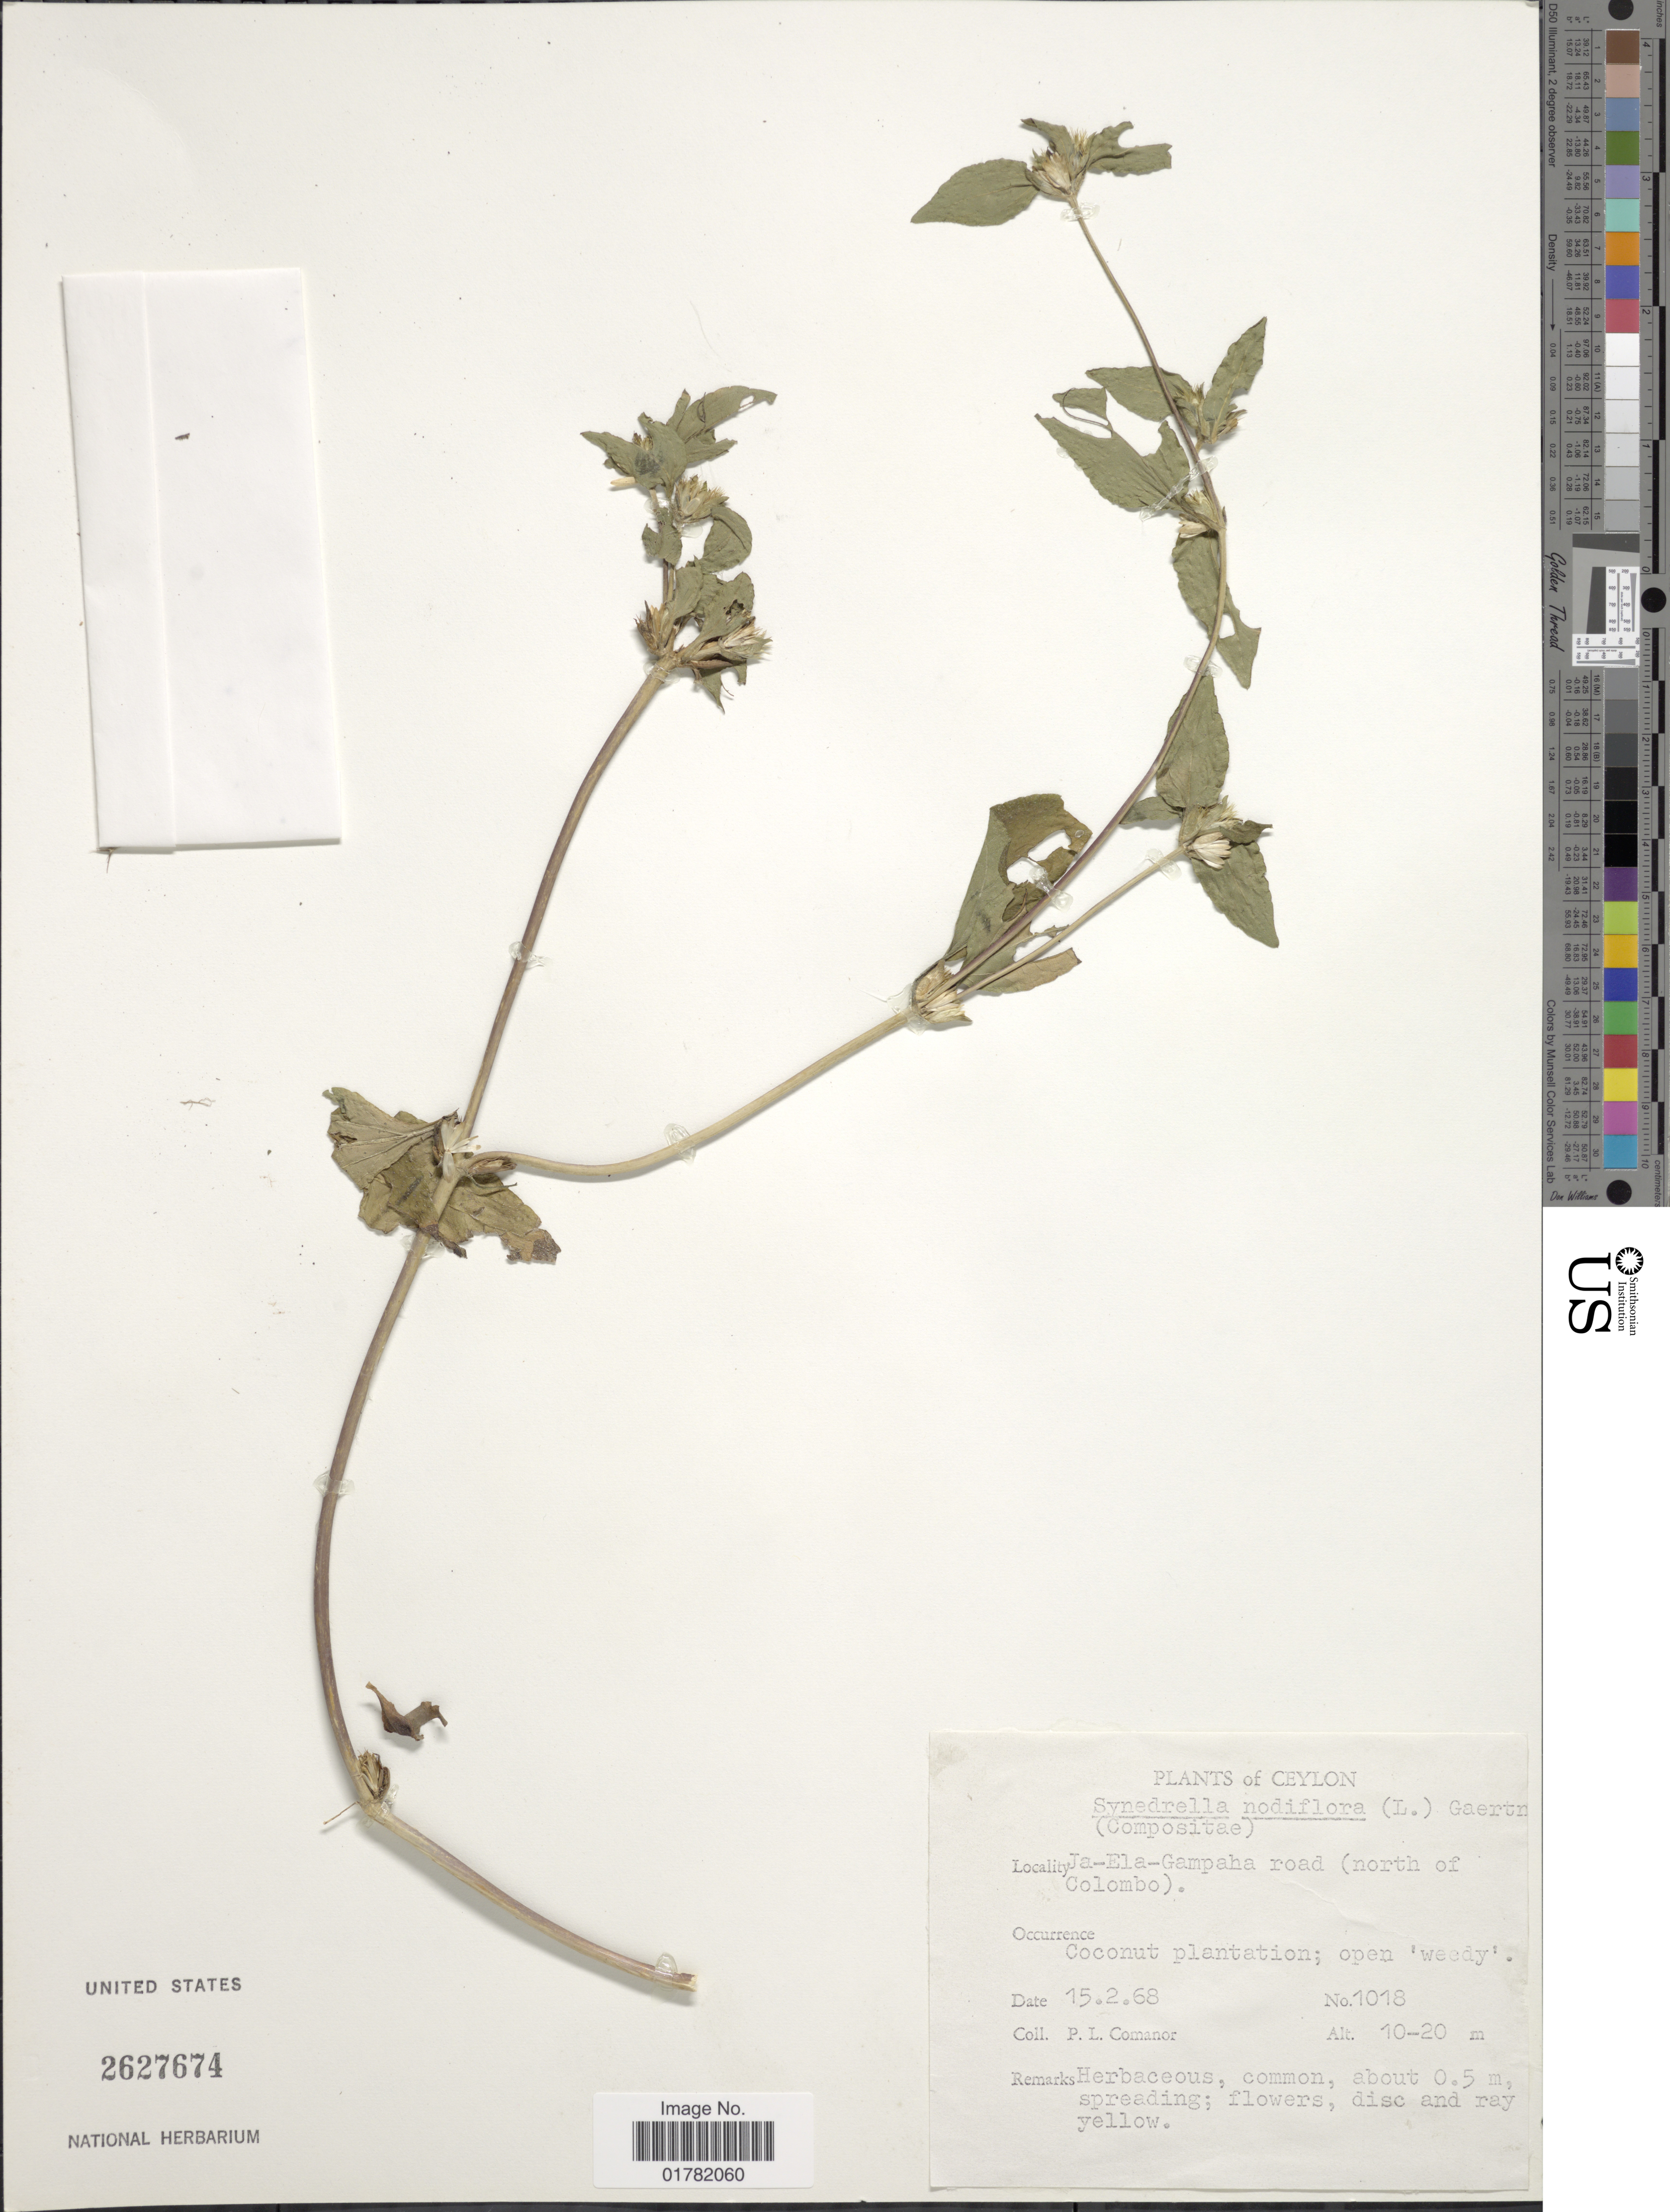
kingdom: Plantae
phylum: Tracheophyta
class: Magnoliopsida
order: Asterales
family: Asteraceae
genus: Synedrella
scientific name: Synedrella nodiflora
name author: (L.) Gaertn.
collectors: P. Comanor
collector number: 1018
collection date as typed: Transcribed d/m/y: 15/2/68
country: Sri Lanka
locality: Ceylon, Ja-Ela-Gampaha road (north of Colombo), Coconut plantation; open 'weedy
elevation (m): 10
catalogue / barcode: US 2627674